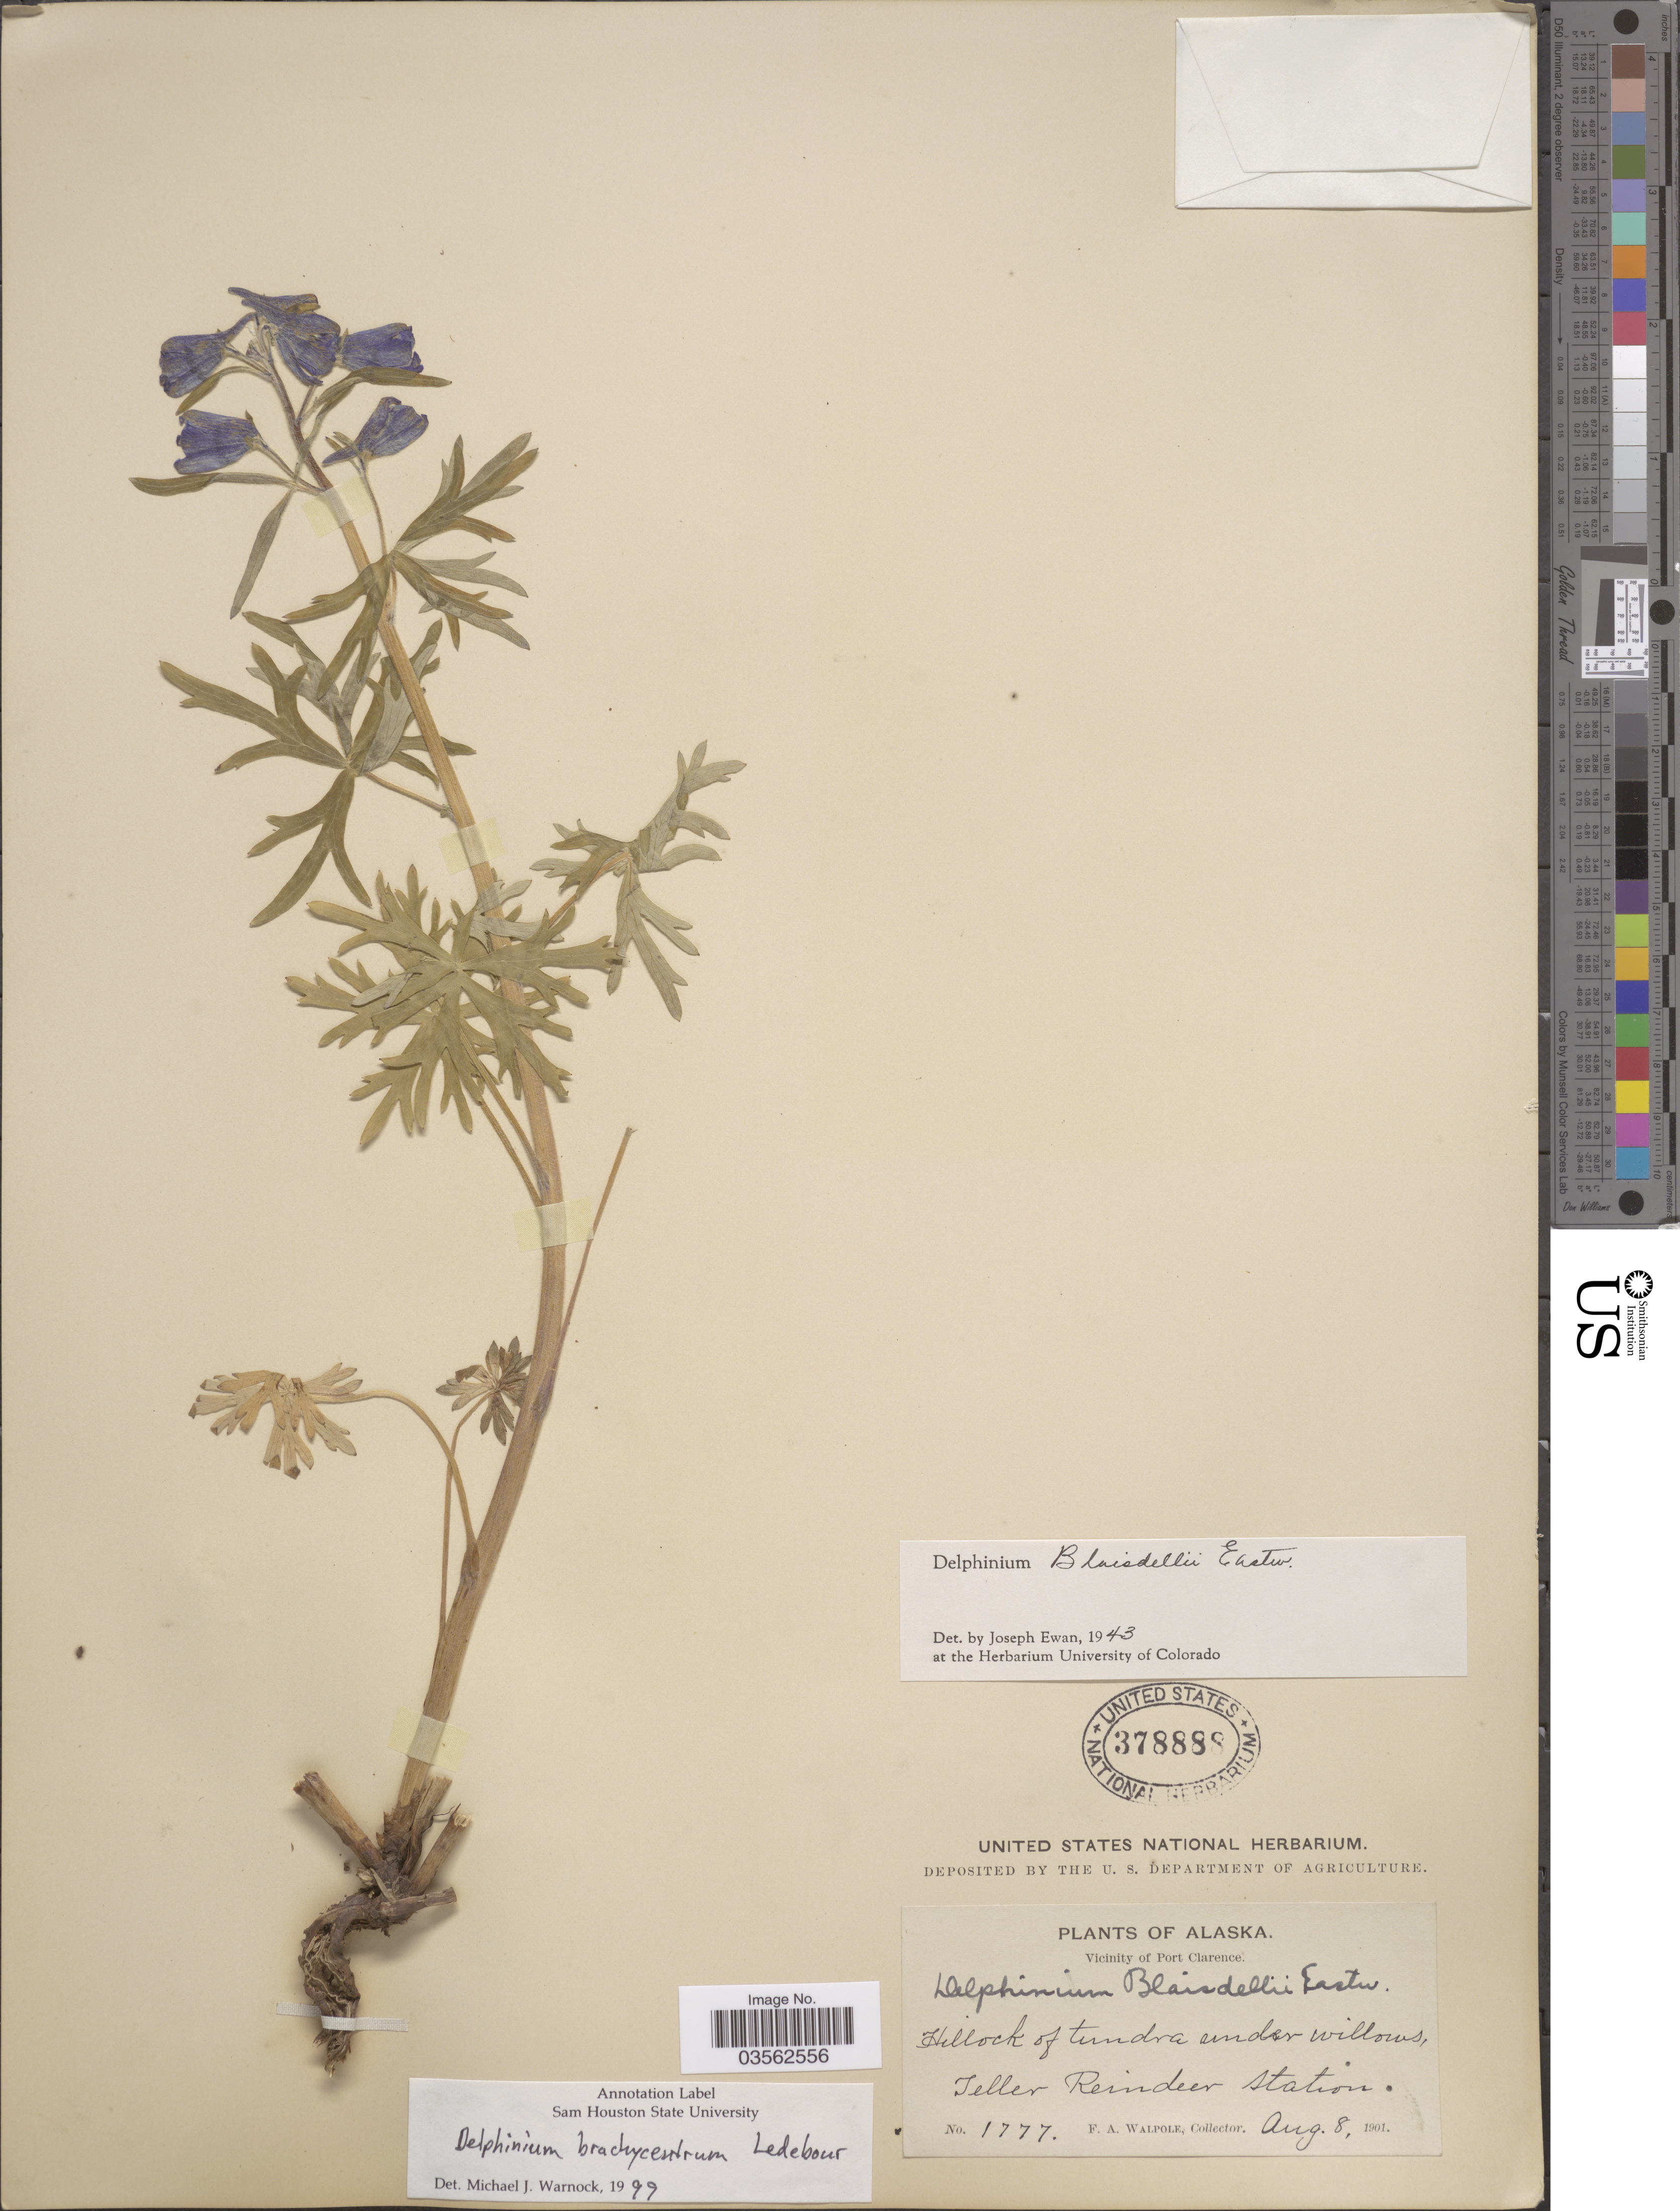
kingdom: Plantae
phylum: Tracheophyta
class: Magnoliopsida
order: Ranunculales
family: Ranunculaceae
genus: Delphinium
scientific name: Delphinium brachycentrum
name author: Ledeb.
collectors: F. Walpole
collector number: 1777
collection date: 1901-08-08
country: United States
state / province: Alaska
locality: Vicinity of Port Clarence. Hillock of tundra under willows, Teller Reindeer Station.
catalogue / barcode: US 378888